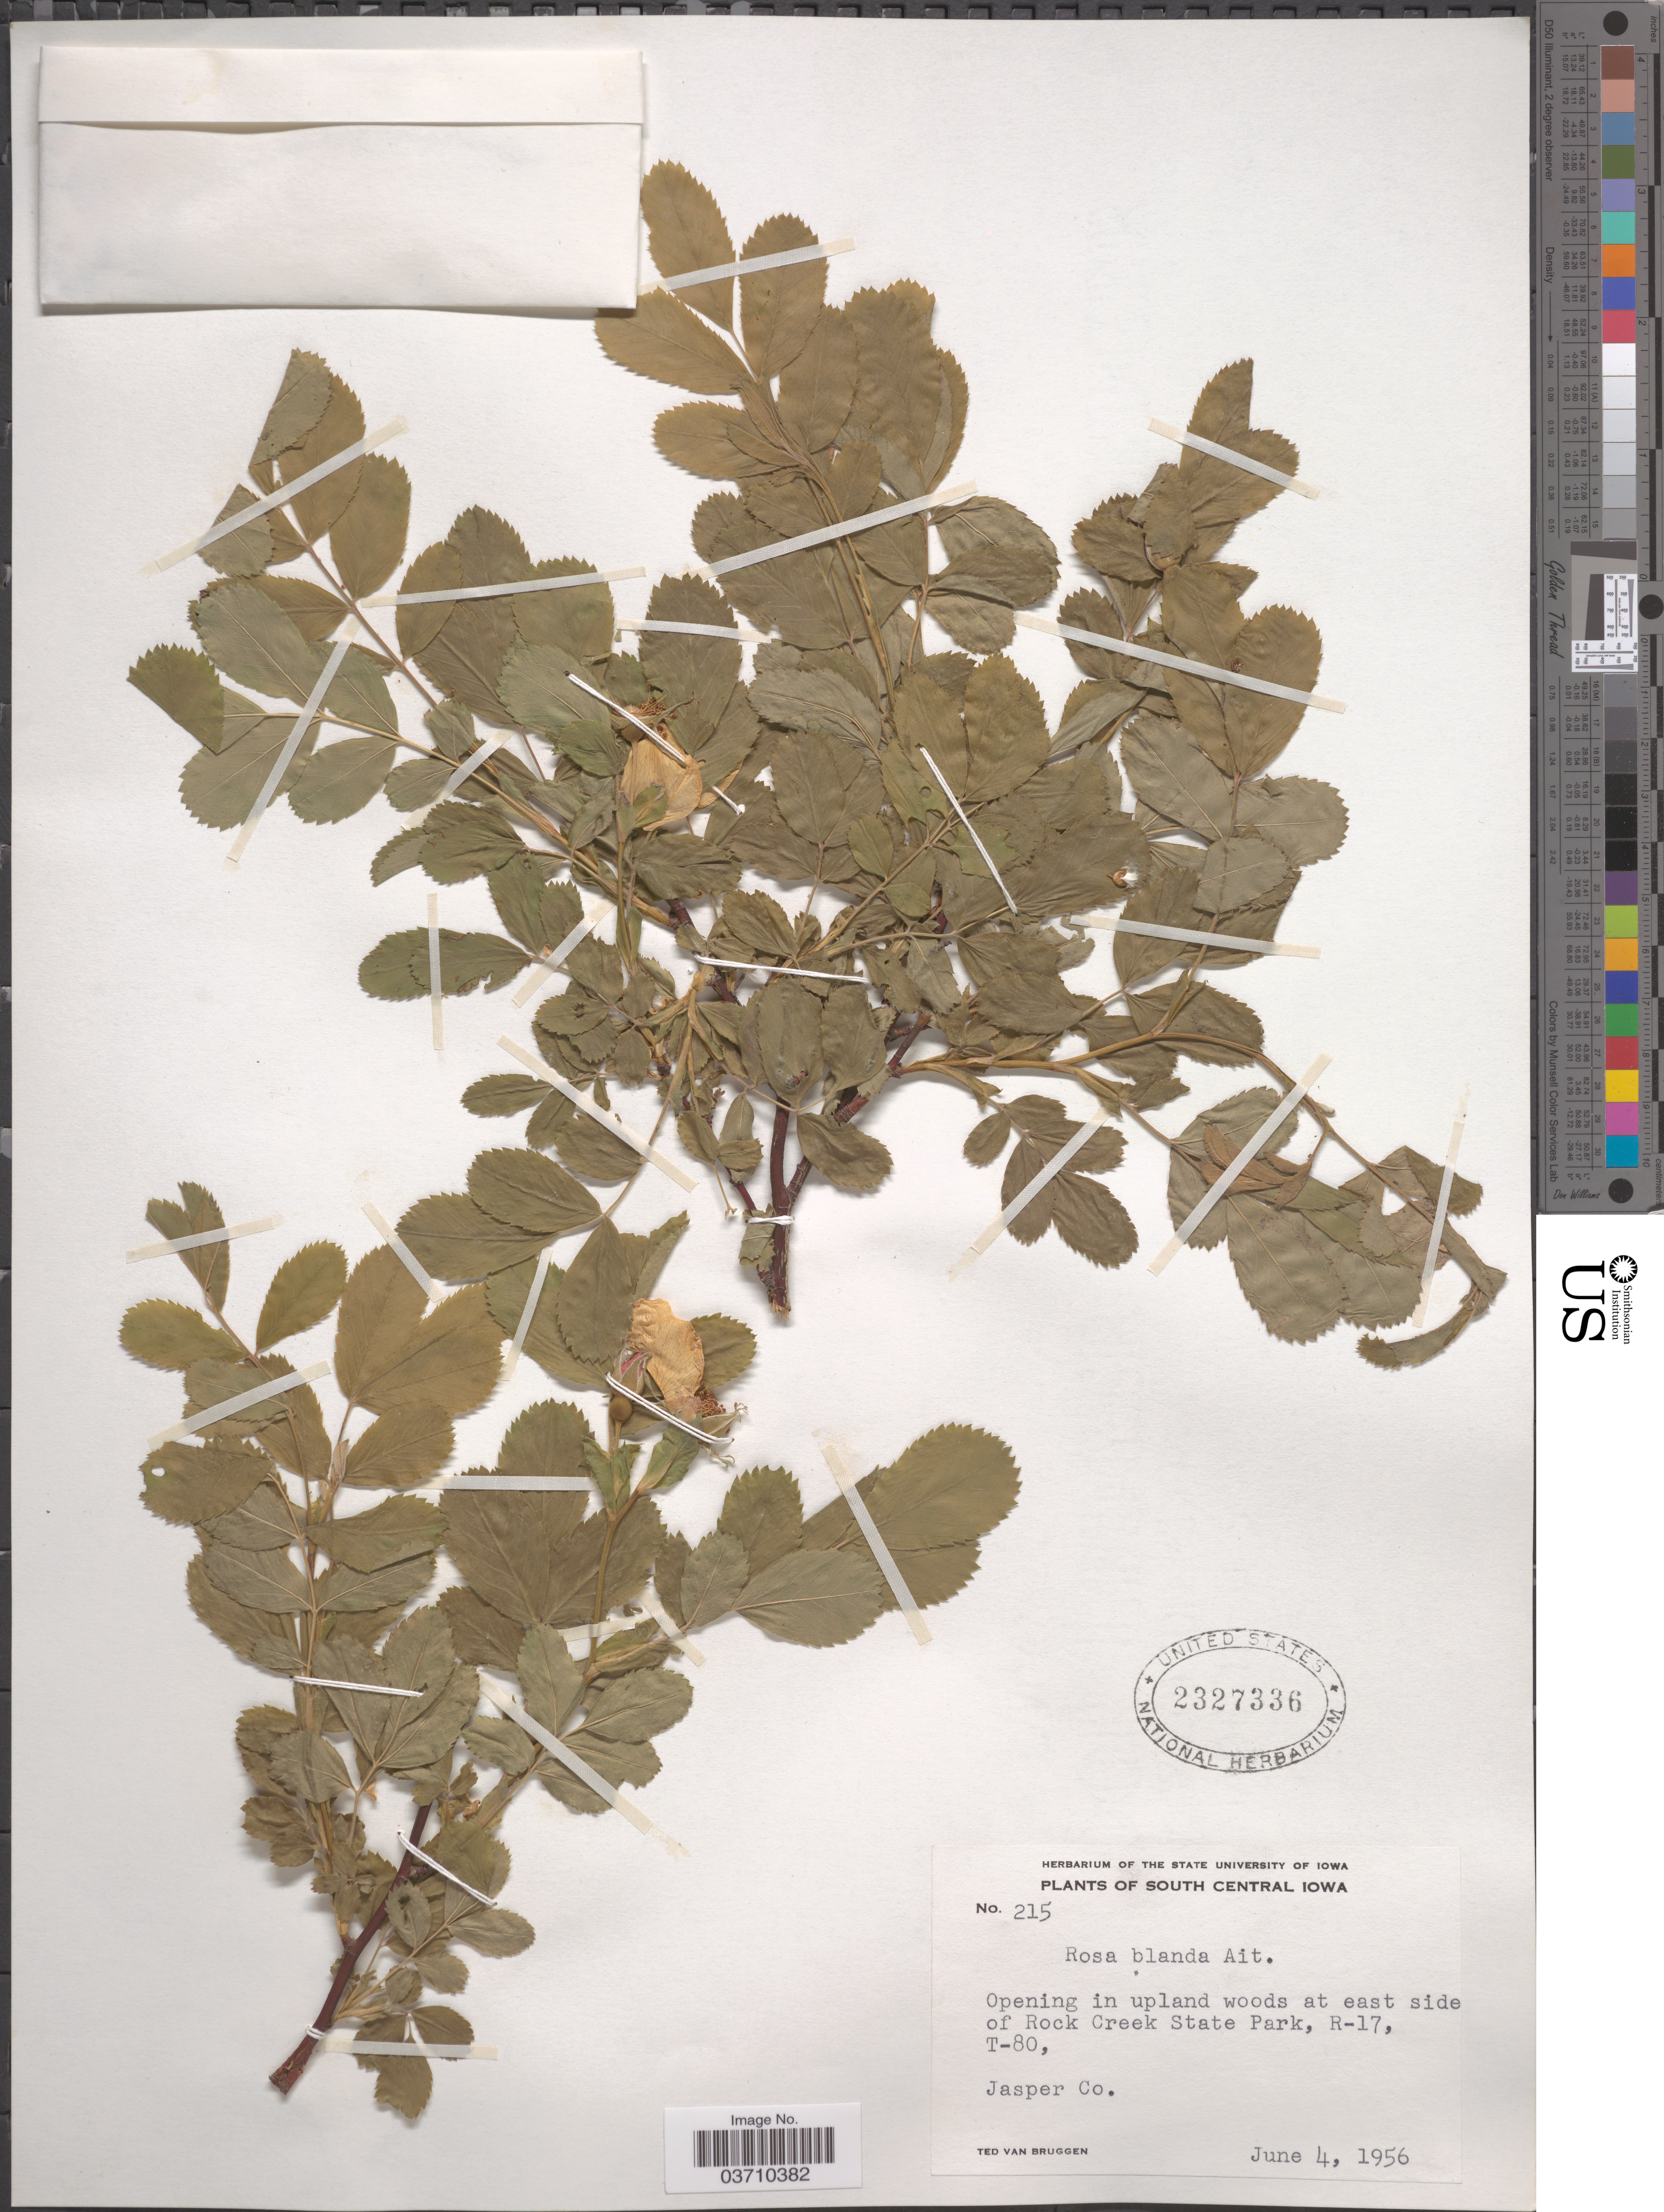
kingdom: Plantae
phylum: Tracheophyta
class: Magnoliopsida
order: Rosales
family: Rosaceae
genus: Rosa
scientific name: Rosa blanda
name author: Aiton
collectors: T. van Bruggen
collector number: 215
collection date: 1956-06-04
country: United States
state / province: Iowa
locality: South Central Iowa. East side of Rock Creek State Park, R-17, T-80, Jasper Co.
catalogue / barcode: US 2327336